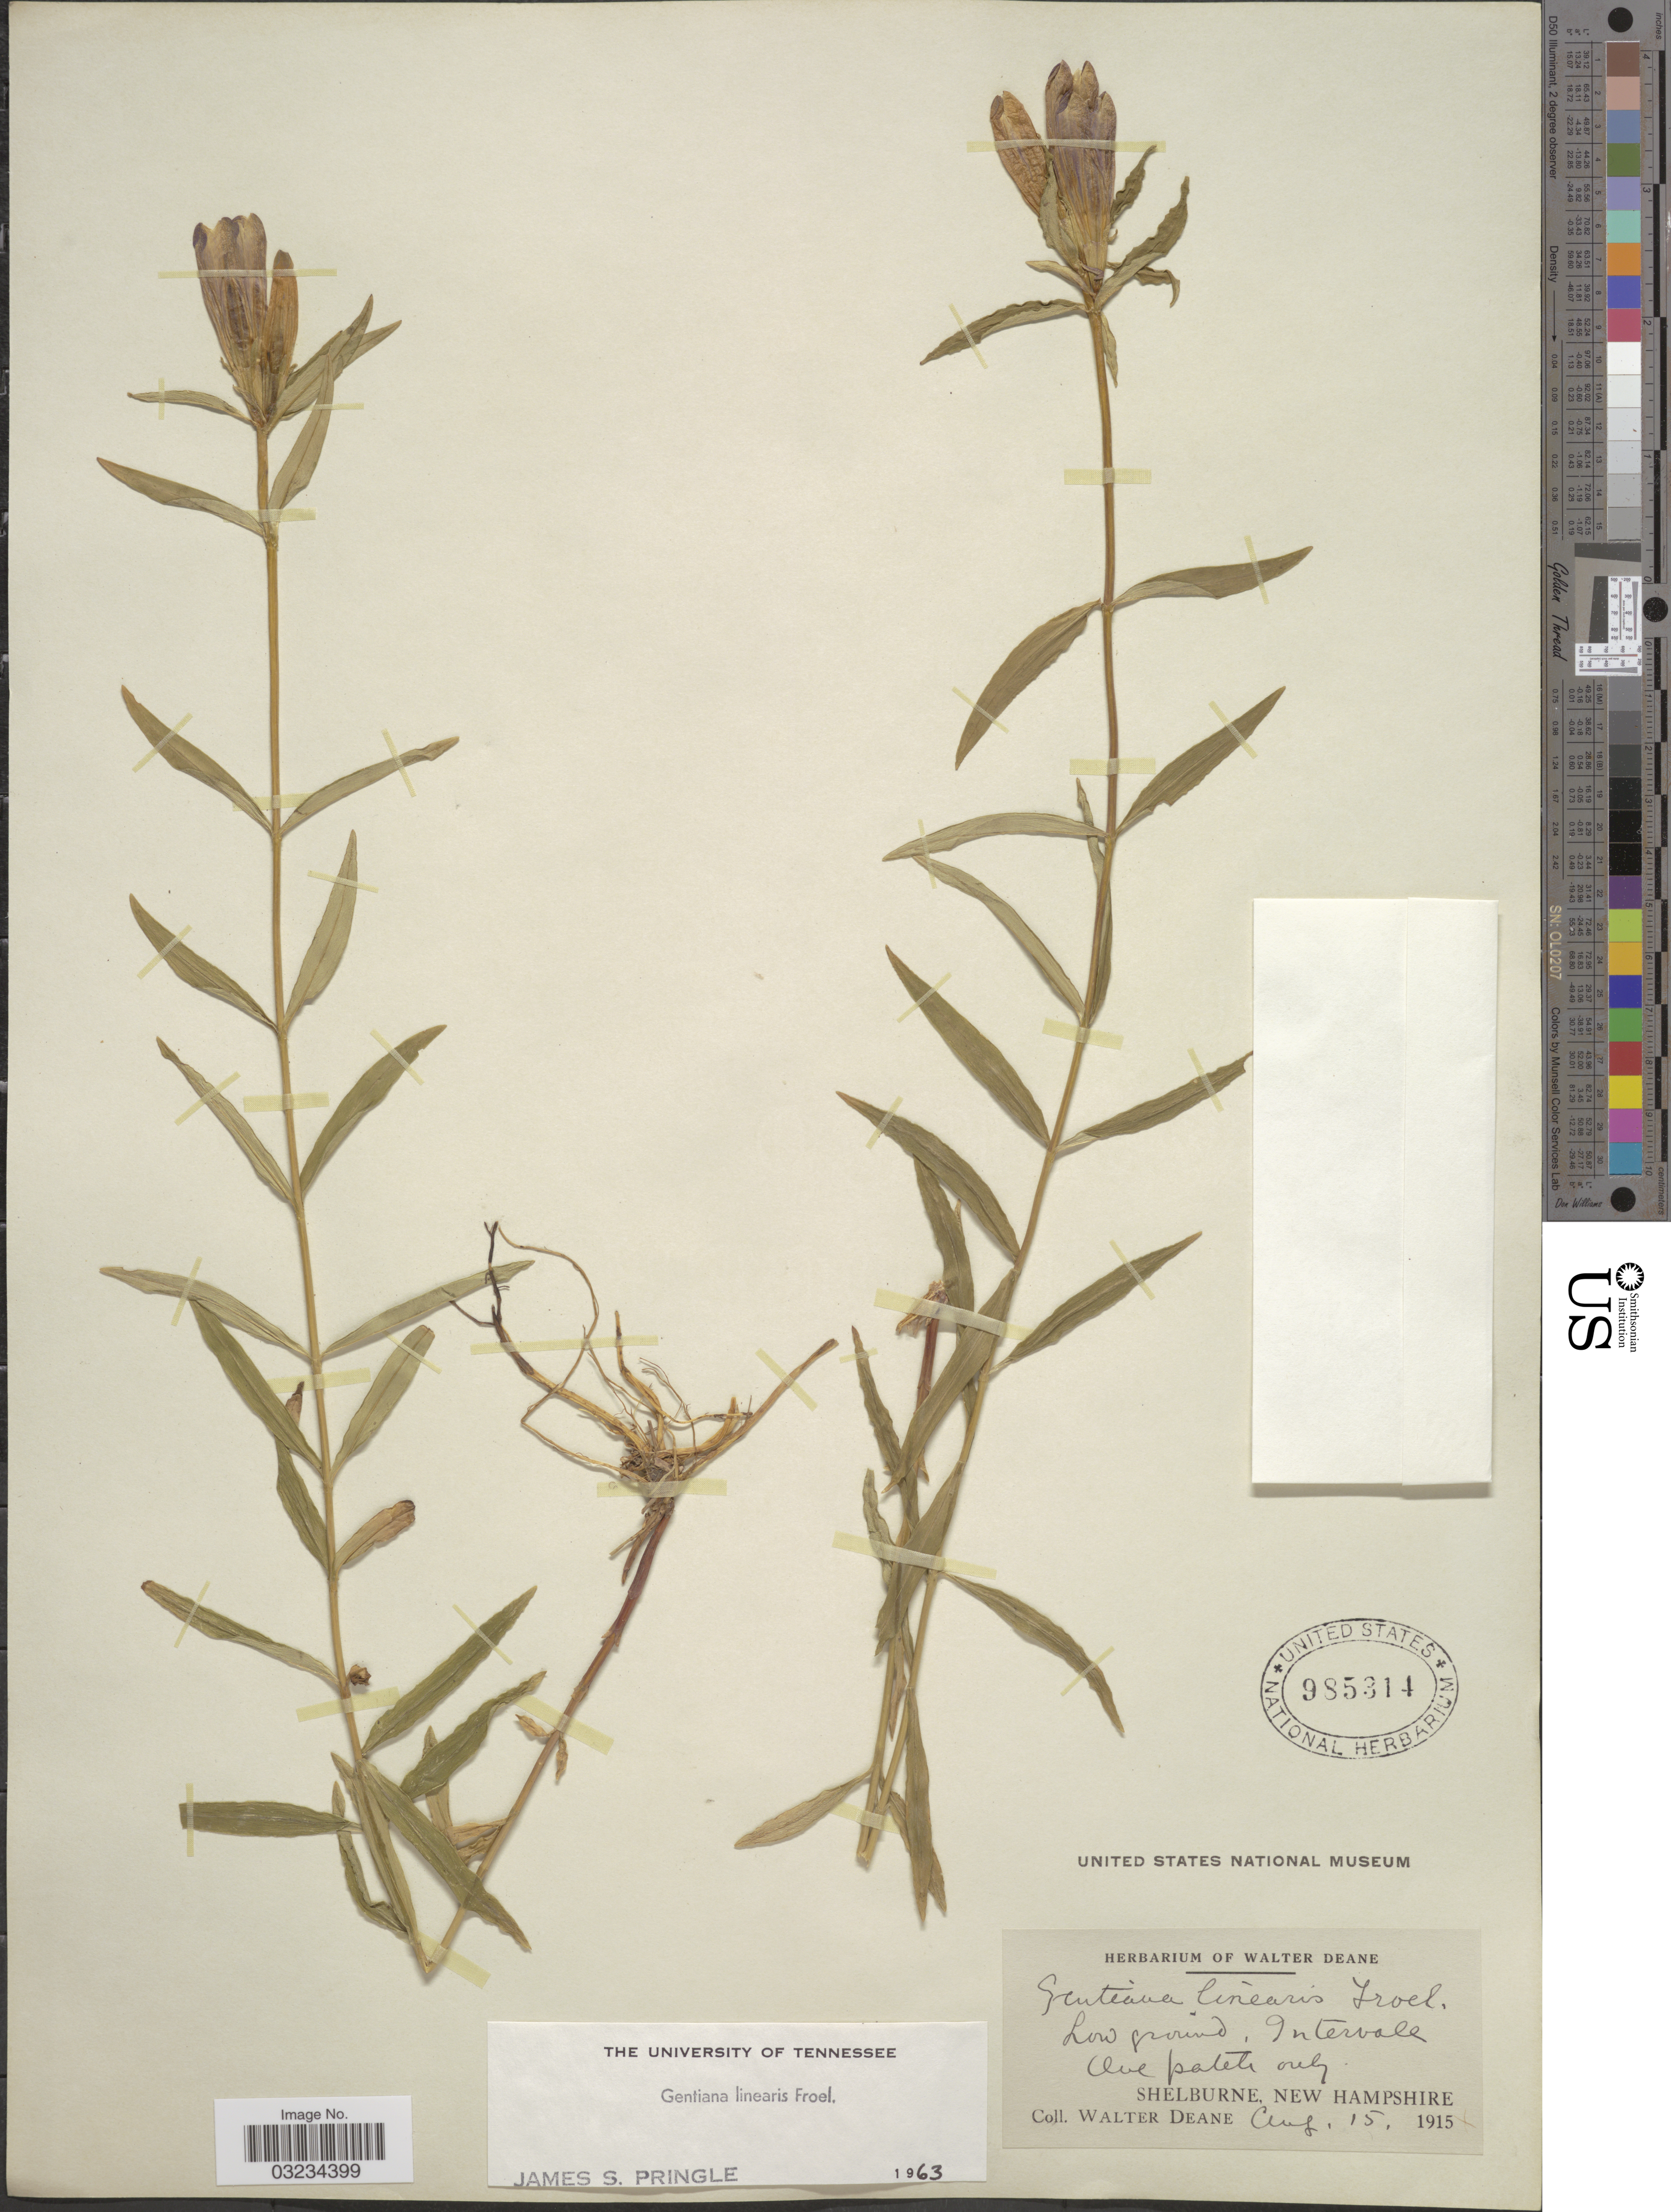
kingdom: Plantae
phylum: Tracheophyta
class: Magnoliopsida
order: Gentianales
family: Gentianaceae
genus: Gentiana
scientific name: Gentiana linearis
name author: Froel.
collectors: W. Deane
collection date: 1915-08-15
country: United States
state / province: New Hampshire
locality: Intervale. One patch only. Shelburne.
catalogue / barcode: US 985314